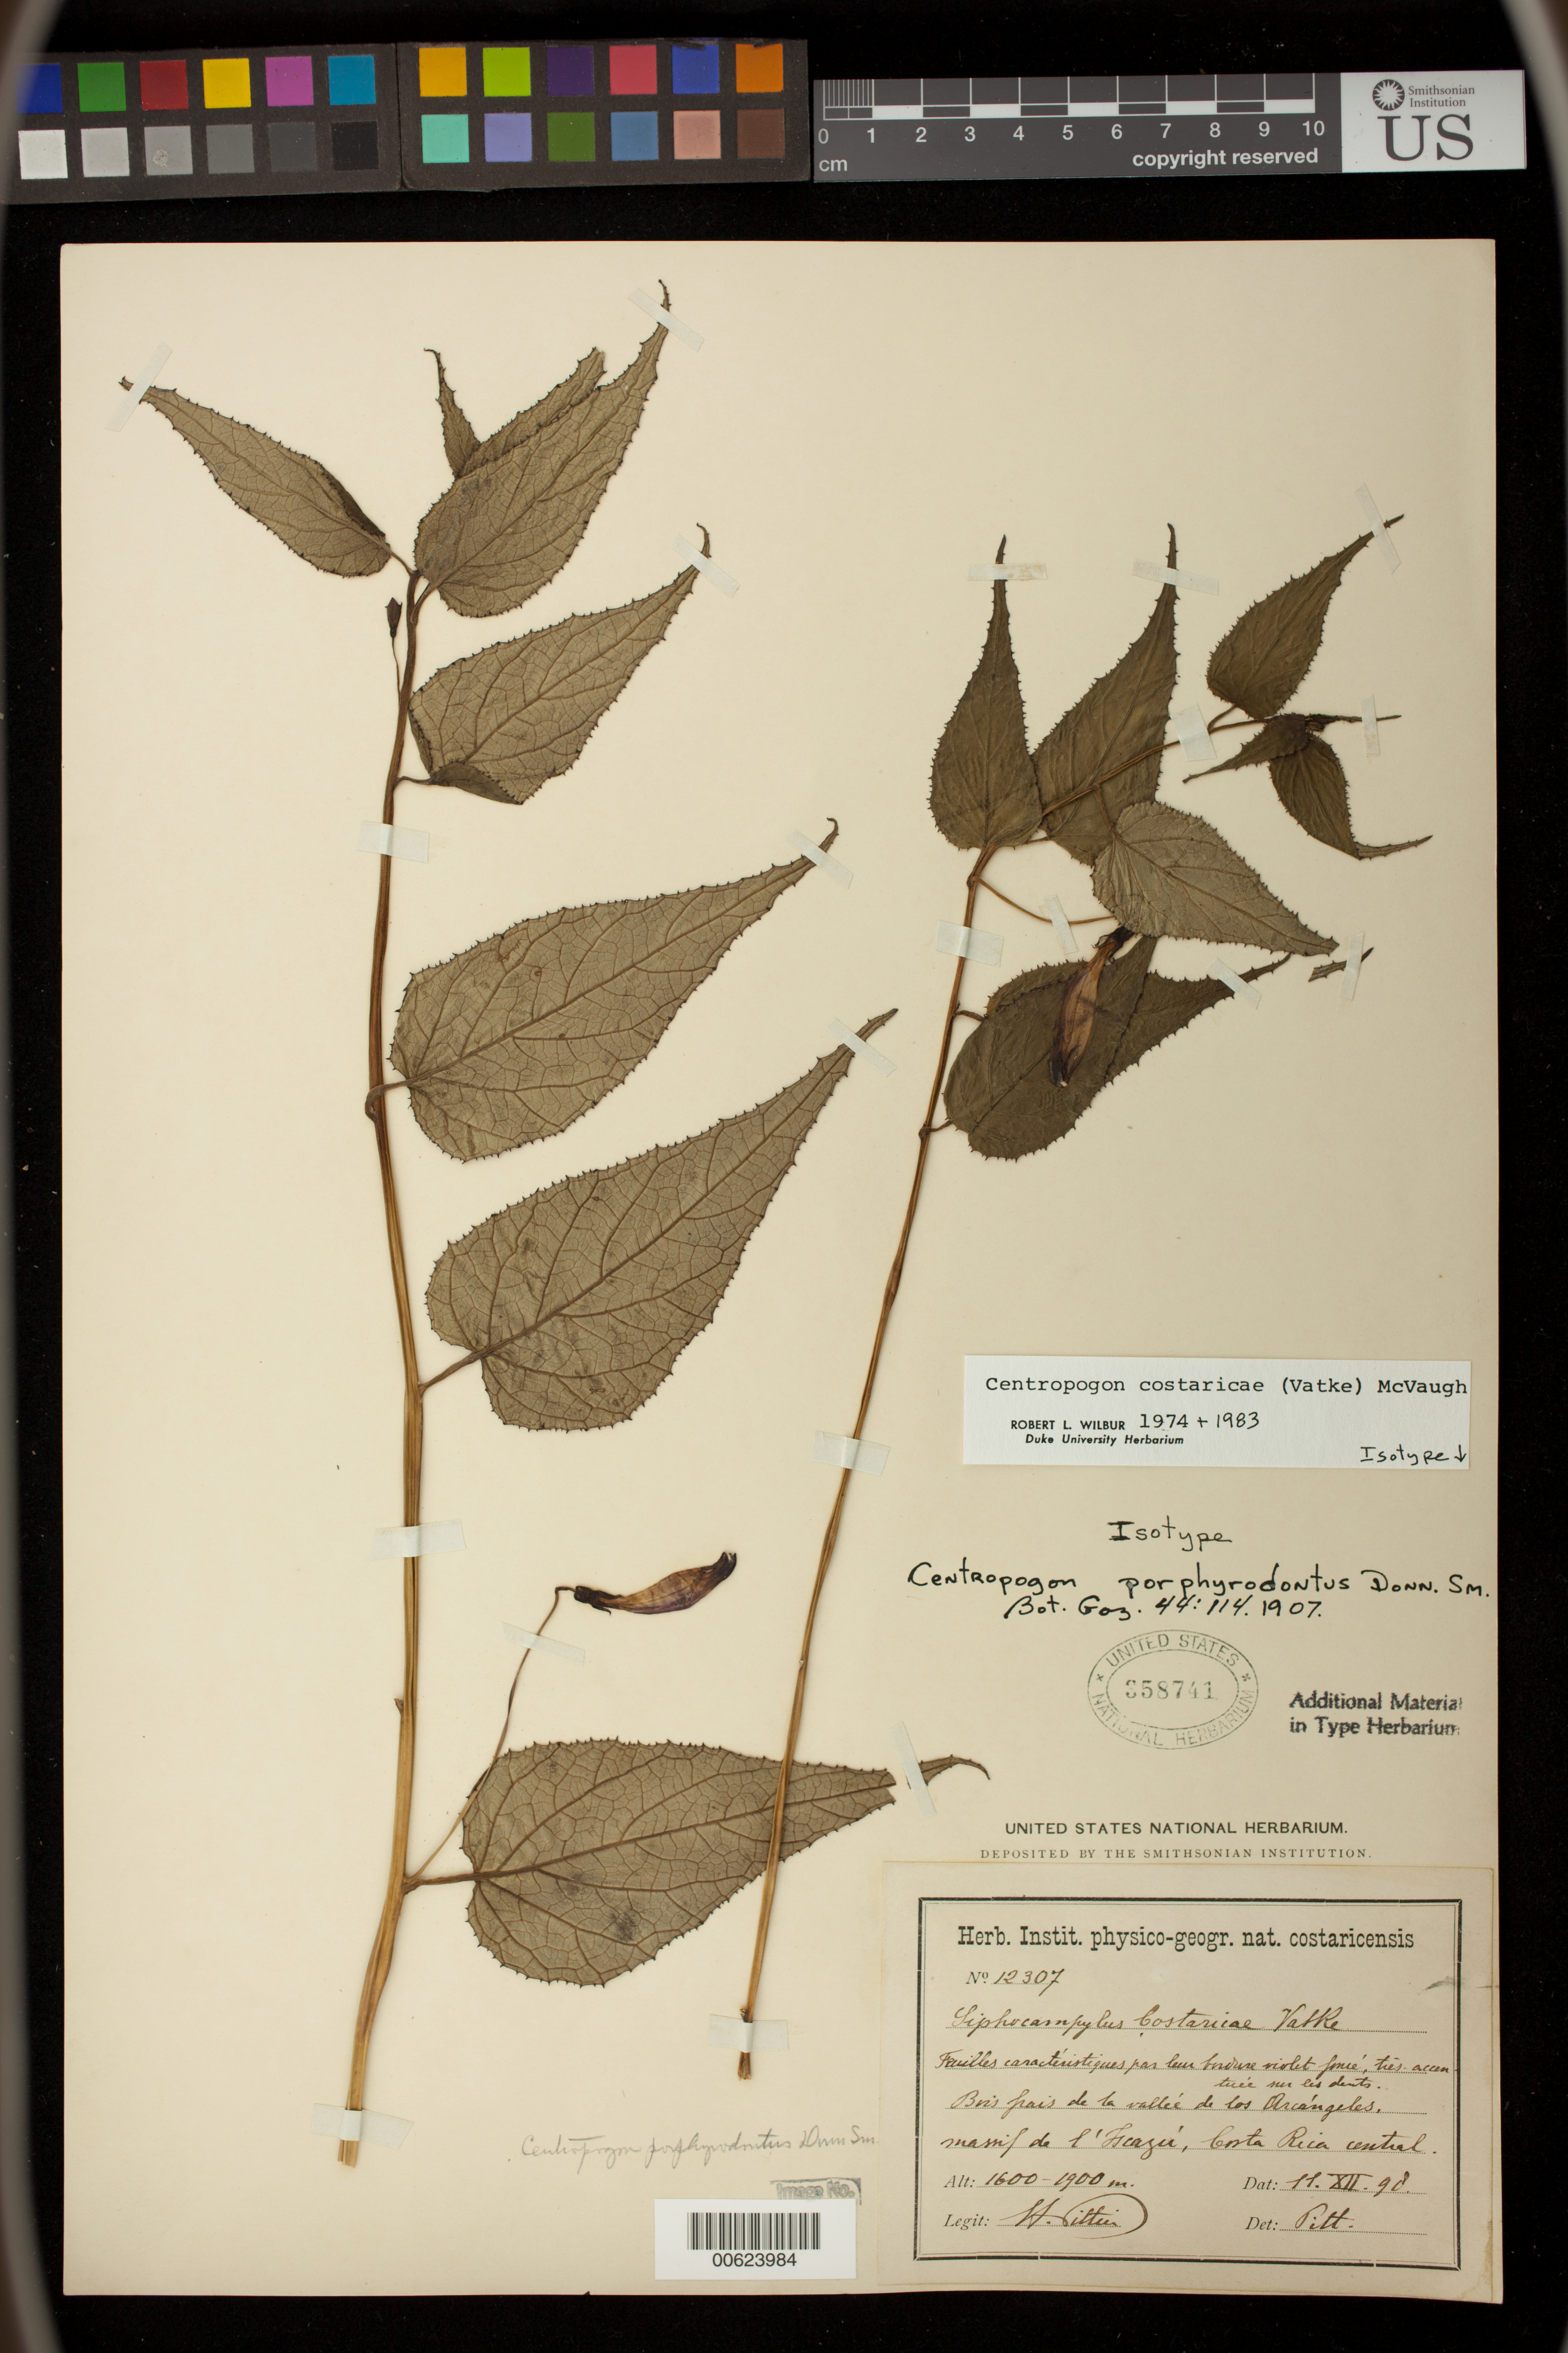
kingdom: Plantae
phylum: Tracheophyta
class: Magnoliopsida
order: Asterales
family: Campanulaceae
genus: Centropogon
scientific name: Centropogon porphyrodontus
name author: Donn. Sm.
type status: Isotype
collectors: H. F. Pittier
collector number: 12307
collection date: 1898-12-11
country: Costa Rica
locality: Valle de Los Arcangeles, Costa Rica central.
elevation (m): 1600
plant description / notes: Additional notes on specimen description (in French?) on label.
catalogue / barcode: US 358741